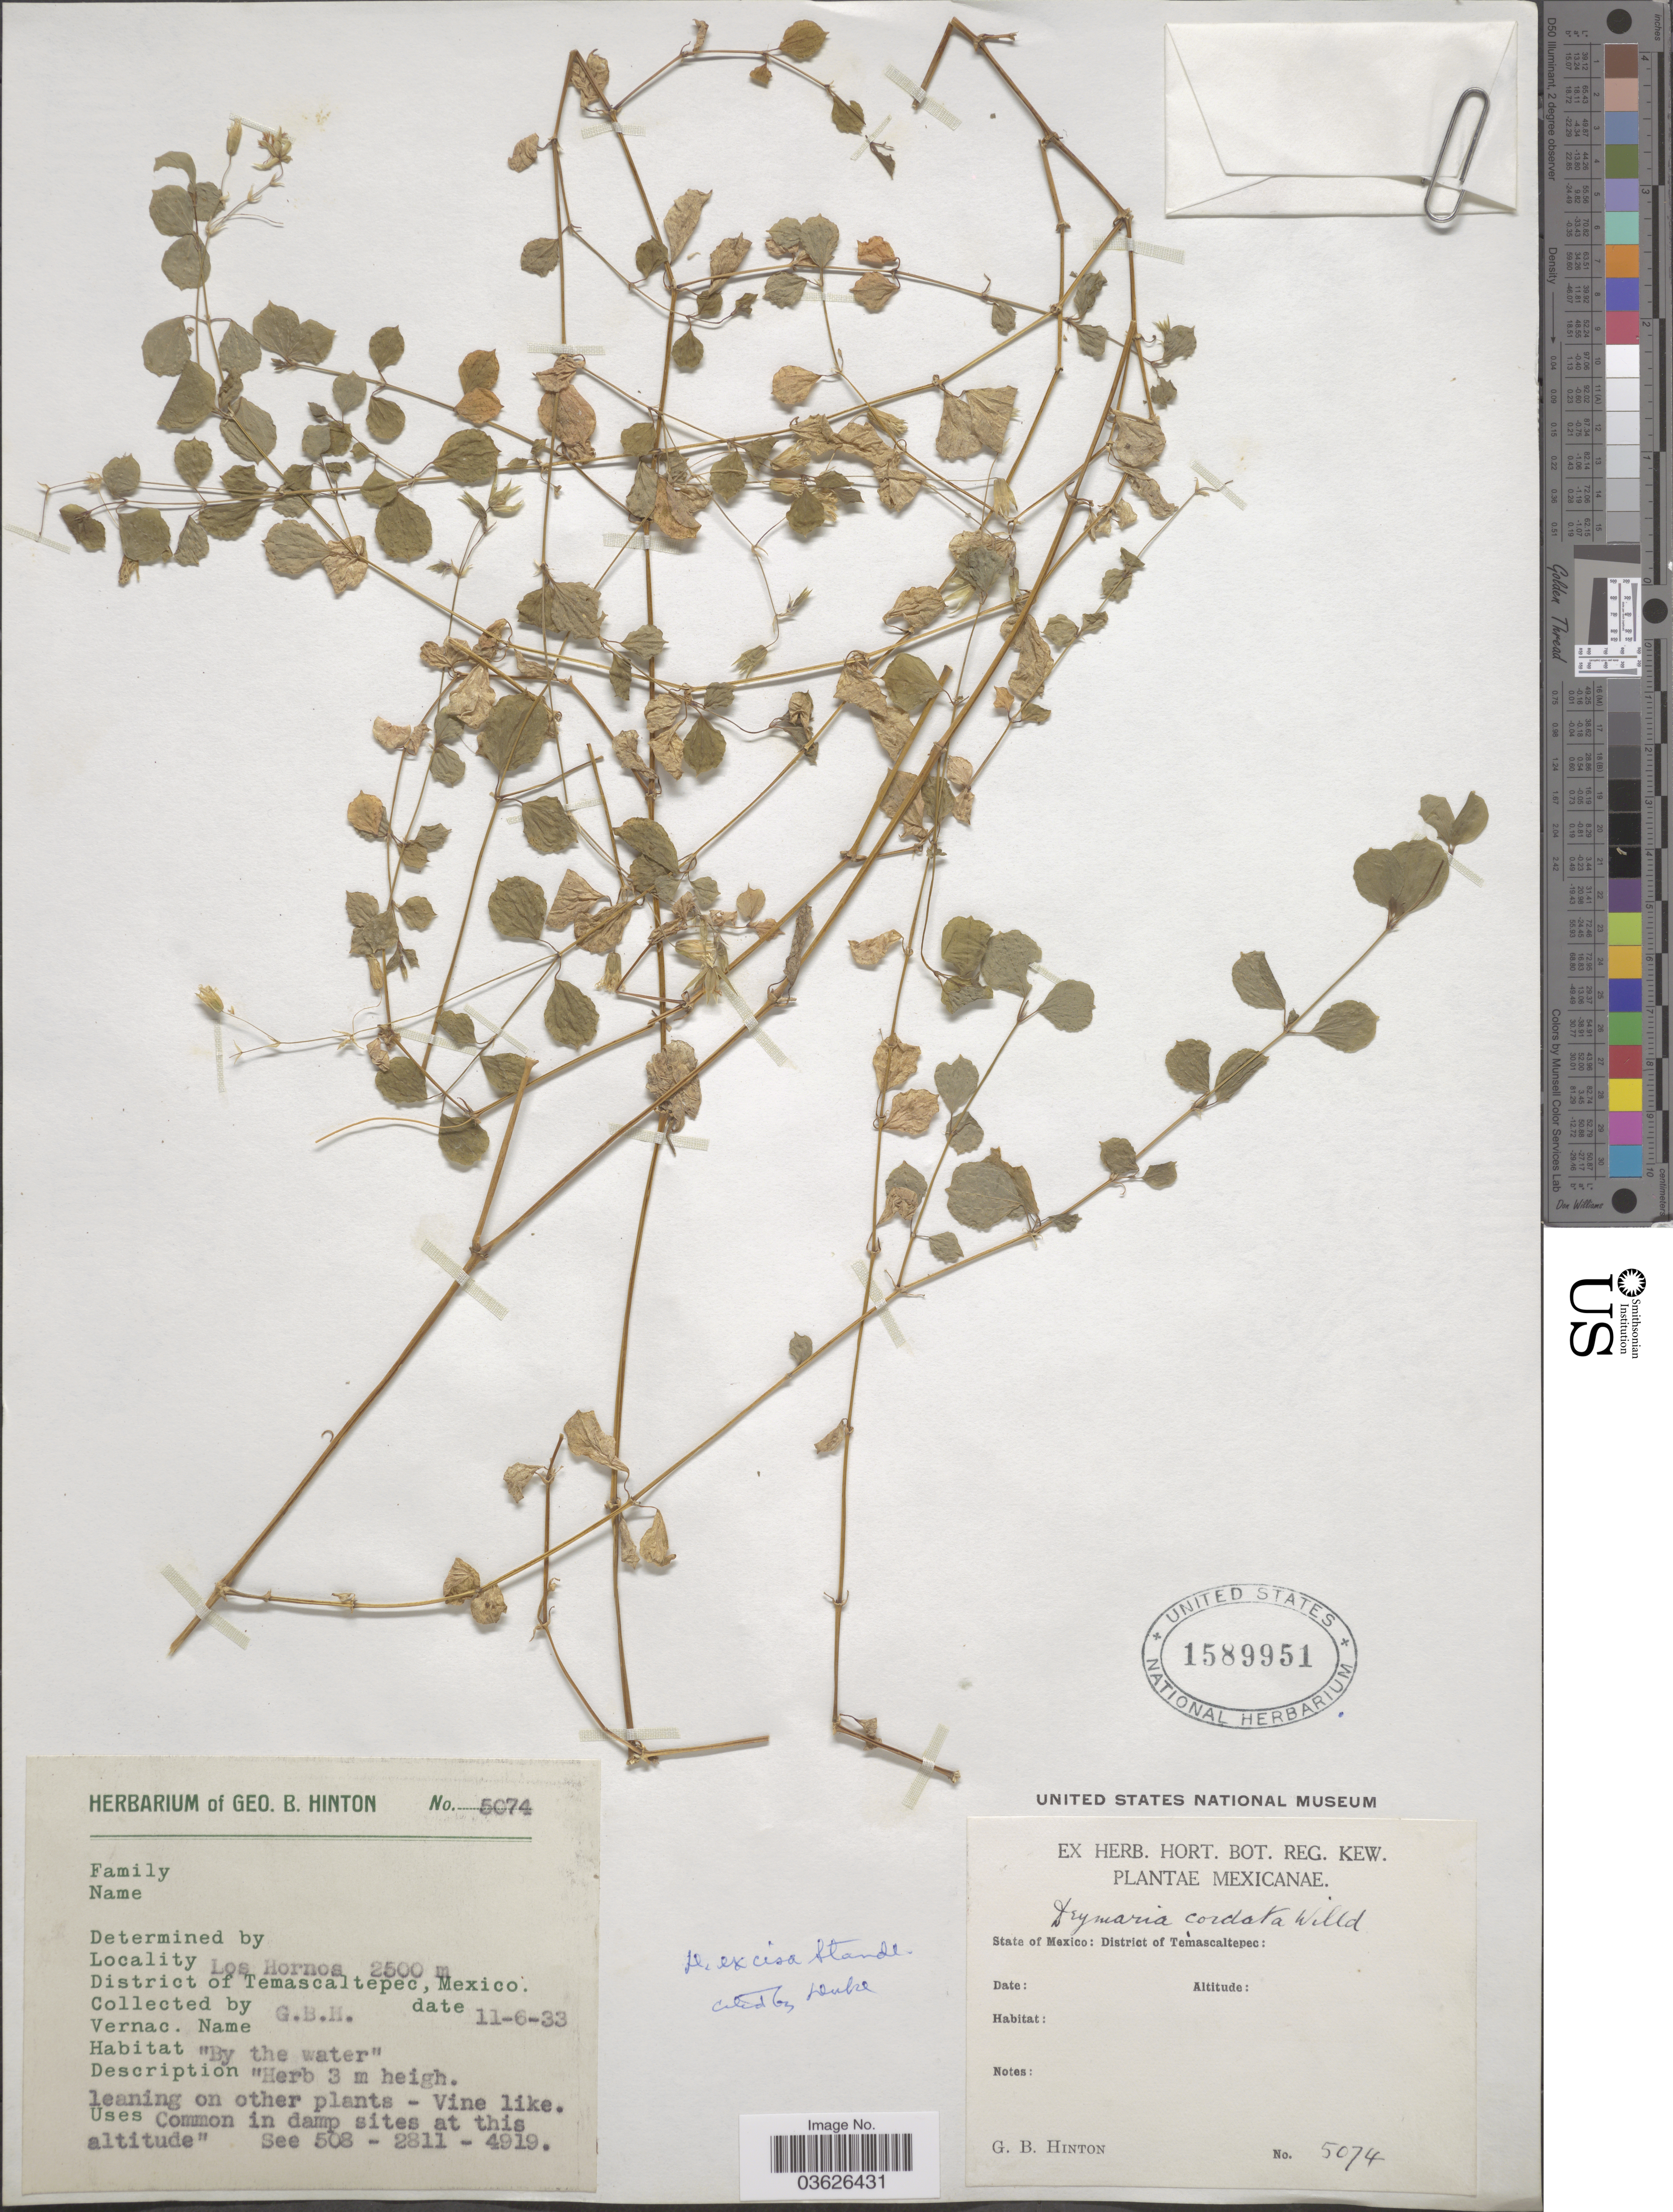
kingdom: Plantae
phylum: Tracheophyta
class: Magnoliopsida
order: Caryophyllales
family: Caryophyllaceae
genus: Drymaria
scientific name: Drymaria excisa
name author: Standl.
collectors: G. B. Hinton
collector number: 5074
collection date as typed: Transcribed d/m/y: 6/11/33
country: Mexico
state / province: México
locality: Los Hornoa. District of Temascaltepec.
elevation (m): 2500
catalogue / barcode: US 1589951